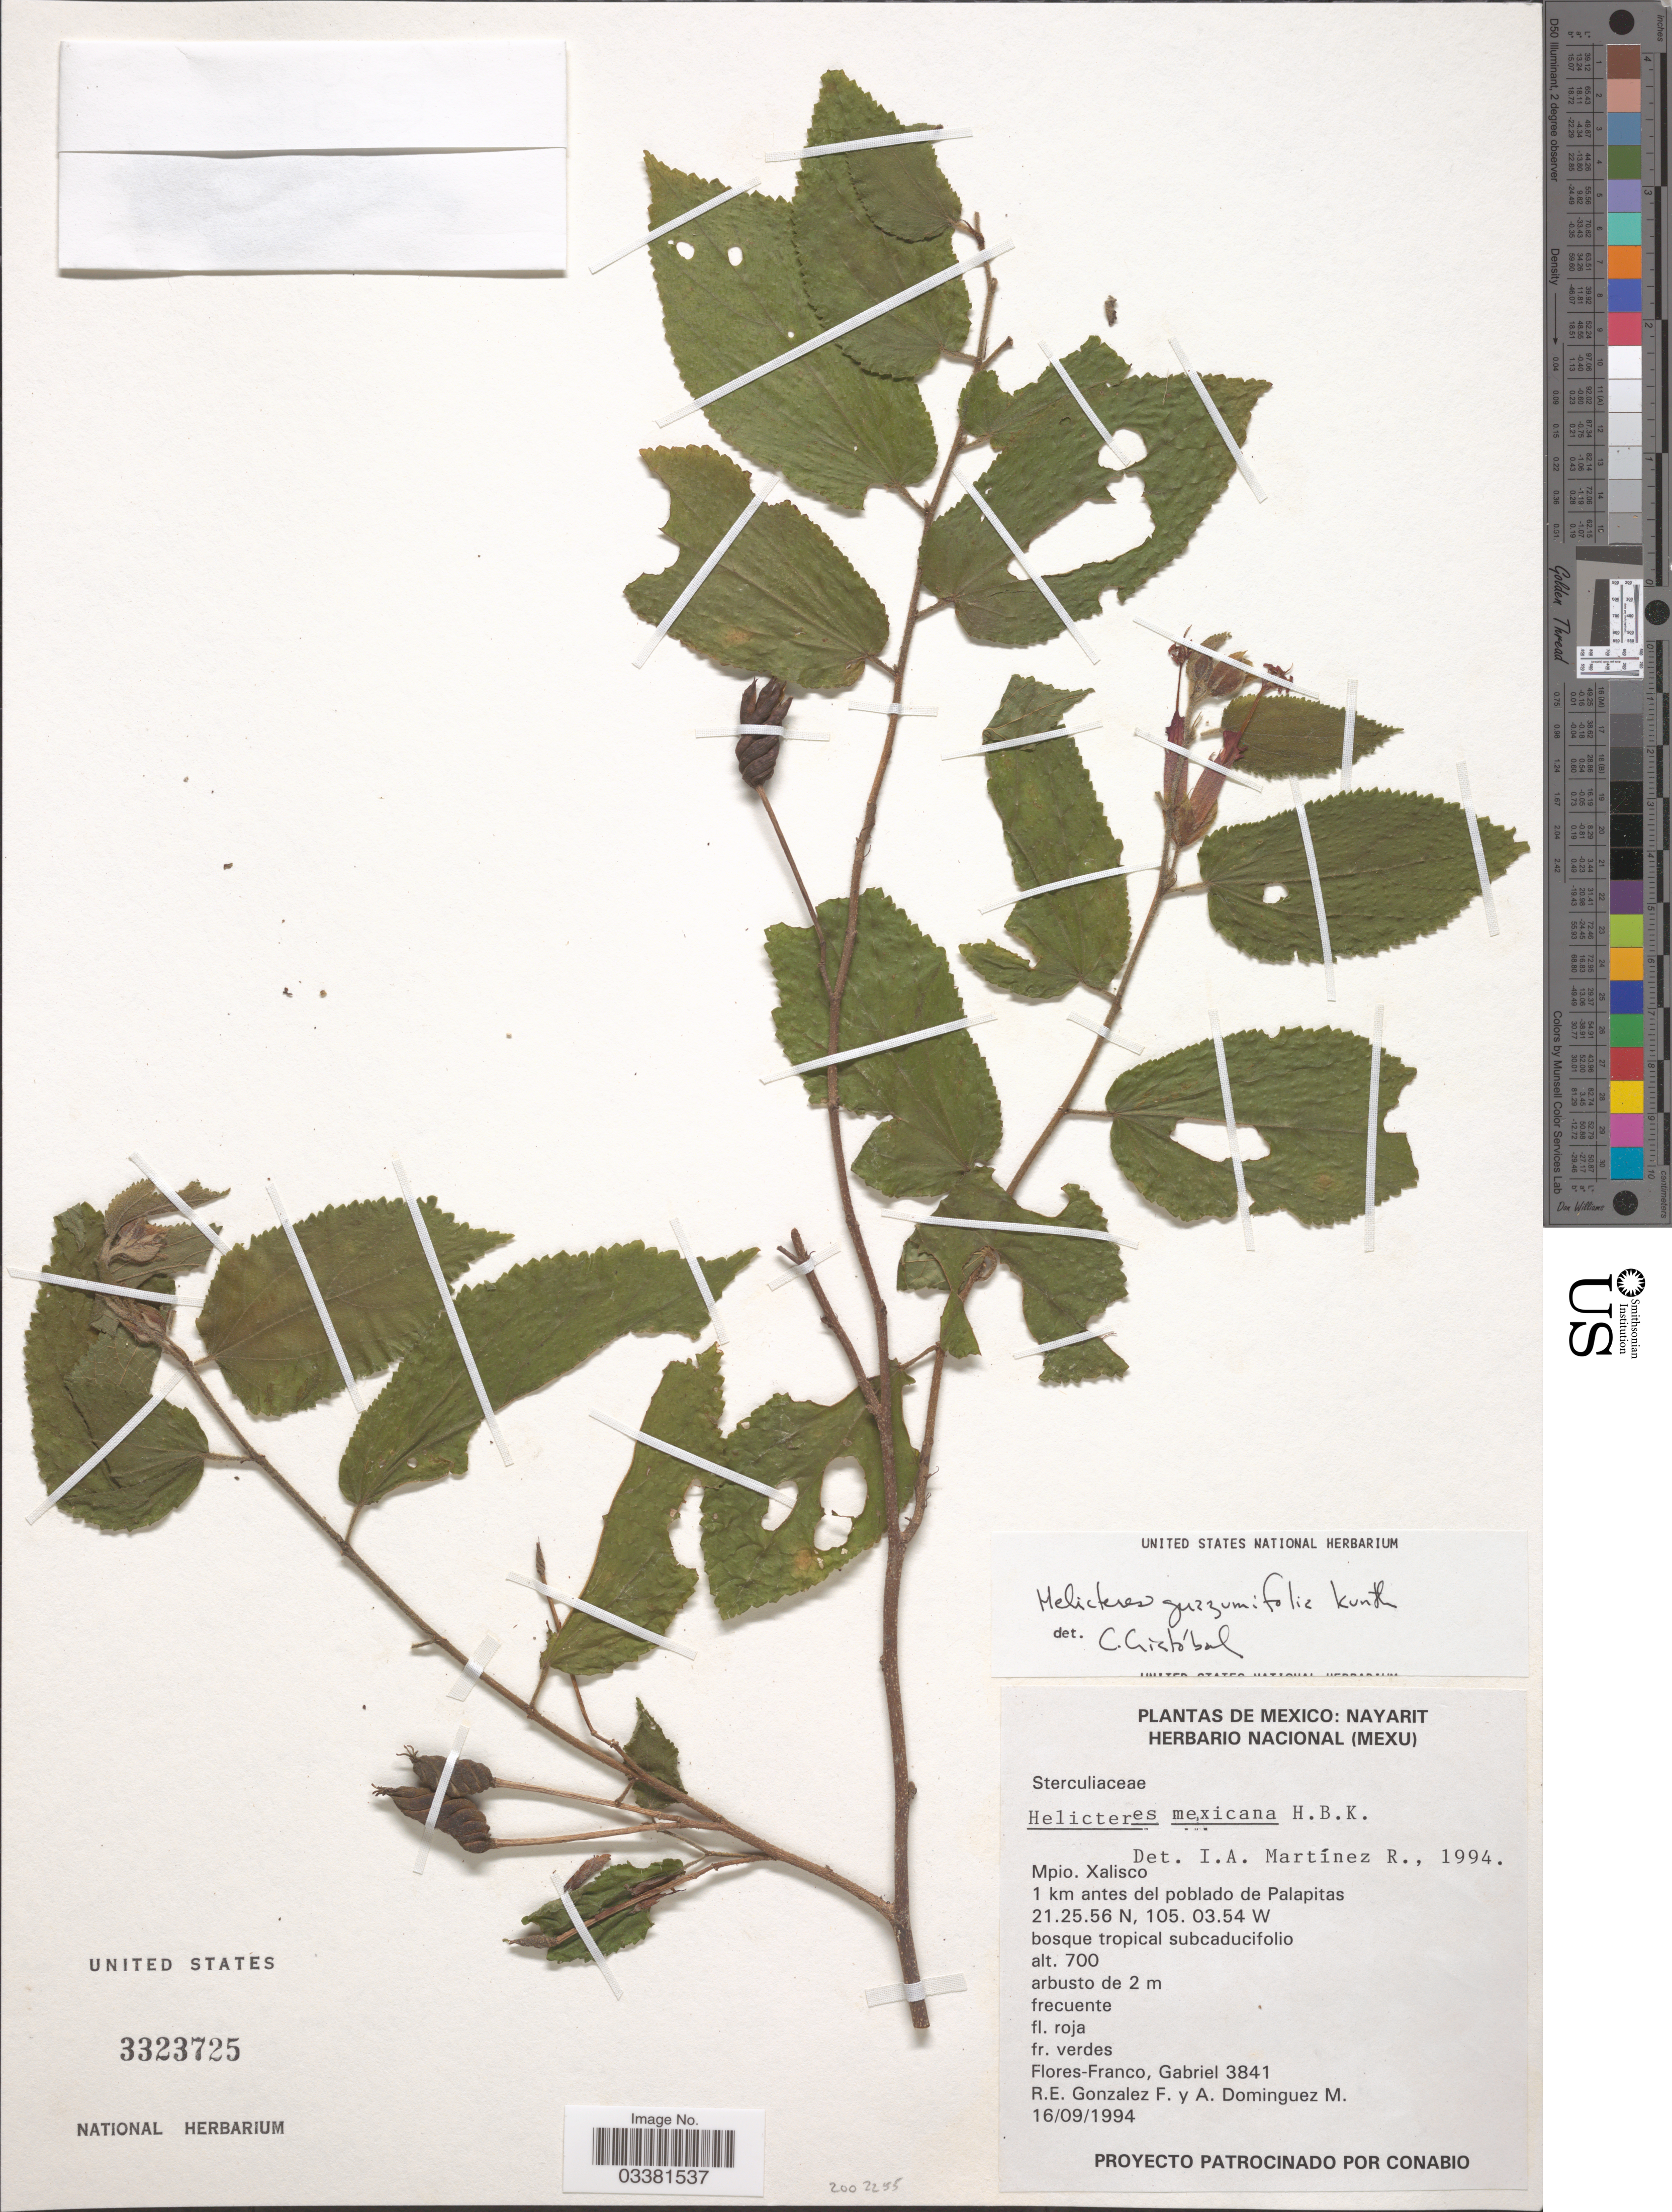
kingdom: Plantae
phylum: Tracheophyta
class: Magnoliopsida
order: Malvales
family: Malvaceae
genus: Helicteres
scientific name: Helicteres guazumifolia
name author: Kunth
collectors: G. Flores F., R. E. Gonzalez F. & A. Dominguez M.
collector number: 3841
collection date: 1994-09-16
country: Mexico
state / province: Nayarit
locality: Mpio. Xalisco. 1 km antes del poblado de Palapitas.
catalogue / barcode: US 3323725